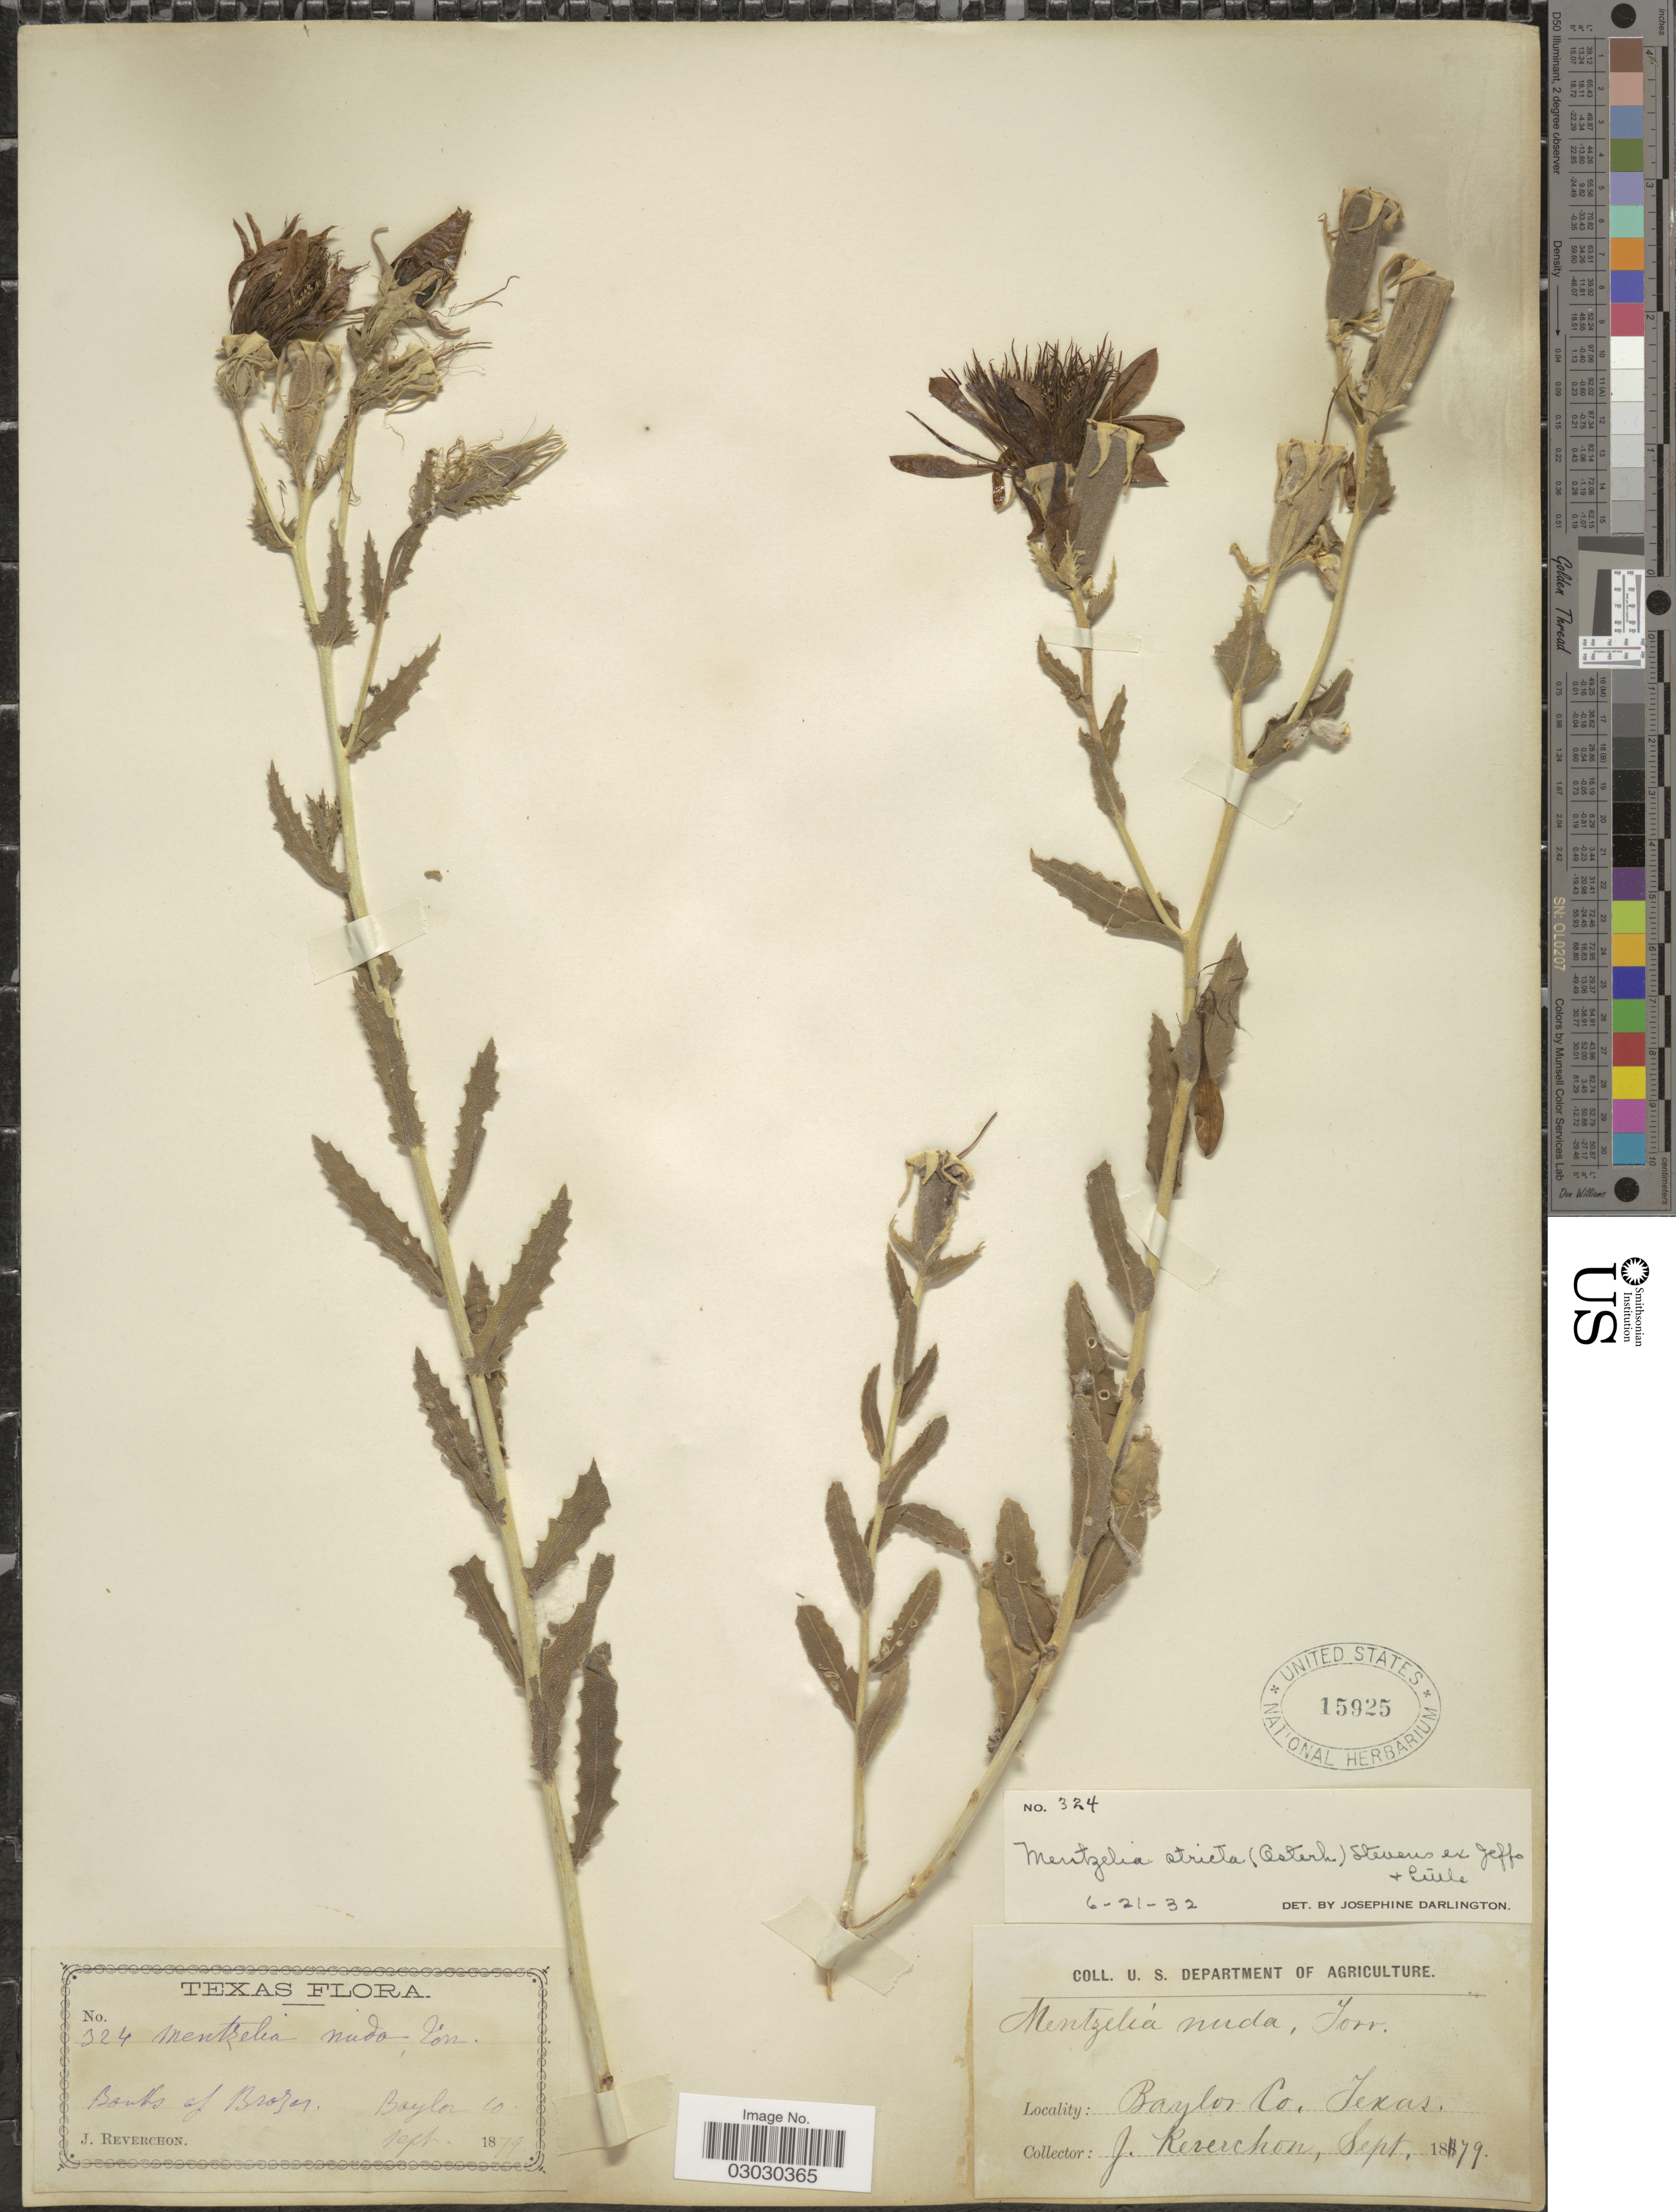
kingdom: Plantae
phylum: Tracheophyta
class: Magnoliopsida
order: Cornales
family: Loasaceae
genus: Mentzelia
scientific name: Mentzelia stricta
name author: (Osterh.) Stevens ex Jeffs & Little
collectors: J. Reverchon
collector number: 324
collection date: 1879-09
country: United States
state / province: Texas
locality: Banks of Brazos, Baylon Co.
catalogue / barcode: US 15925